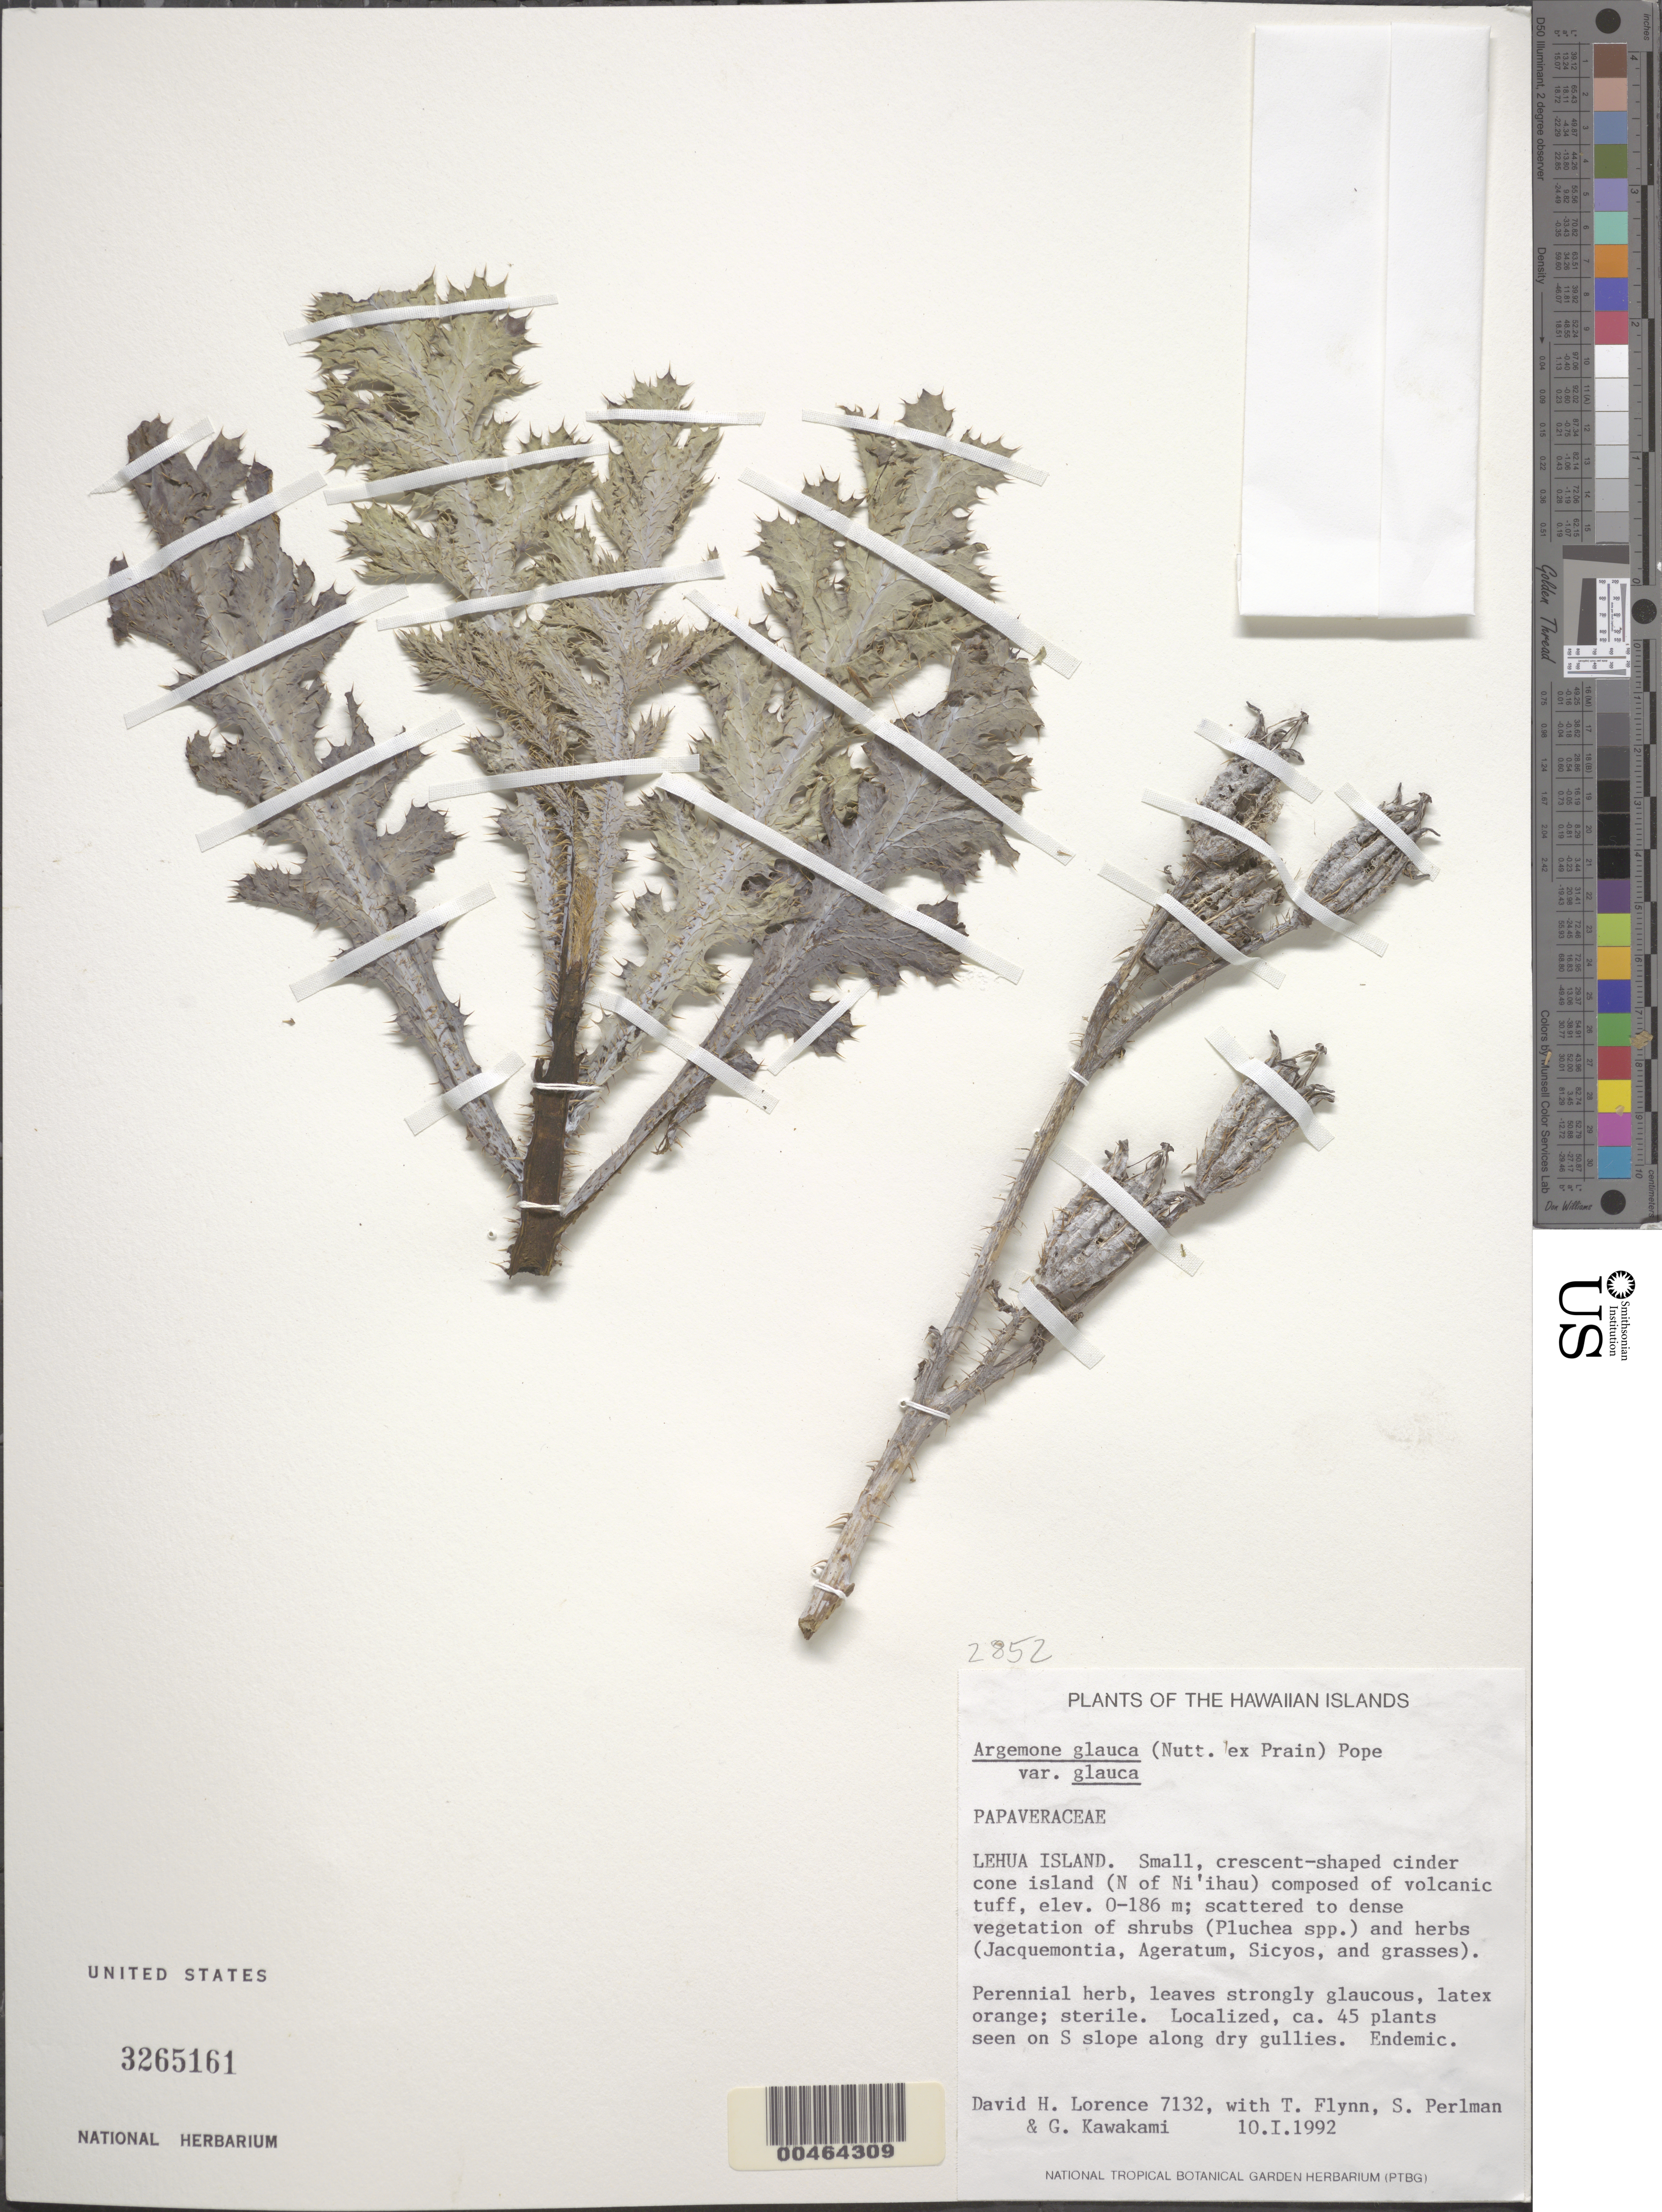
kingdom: Plantae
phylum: Tracheophyta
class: Magnoliopsida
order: Ranunculales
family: Papaveraceae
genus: Argemone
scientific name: Argemone glauca var. glauca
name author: (Nutt. ex Prain) Pope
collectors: D. Lorence, T. W. Flynn, S. P. Perlman & G. Kawakami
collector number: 7132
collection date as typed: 10 Jan 1992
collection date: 1992-01-10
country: United States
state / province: Hawaii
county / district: Kauai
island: Lehua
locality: Small, crescent-shaped cinder cone island (N of Ni'ihau), on S slope along dry gullies.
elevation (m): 0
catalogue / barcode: US 3265161